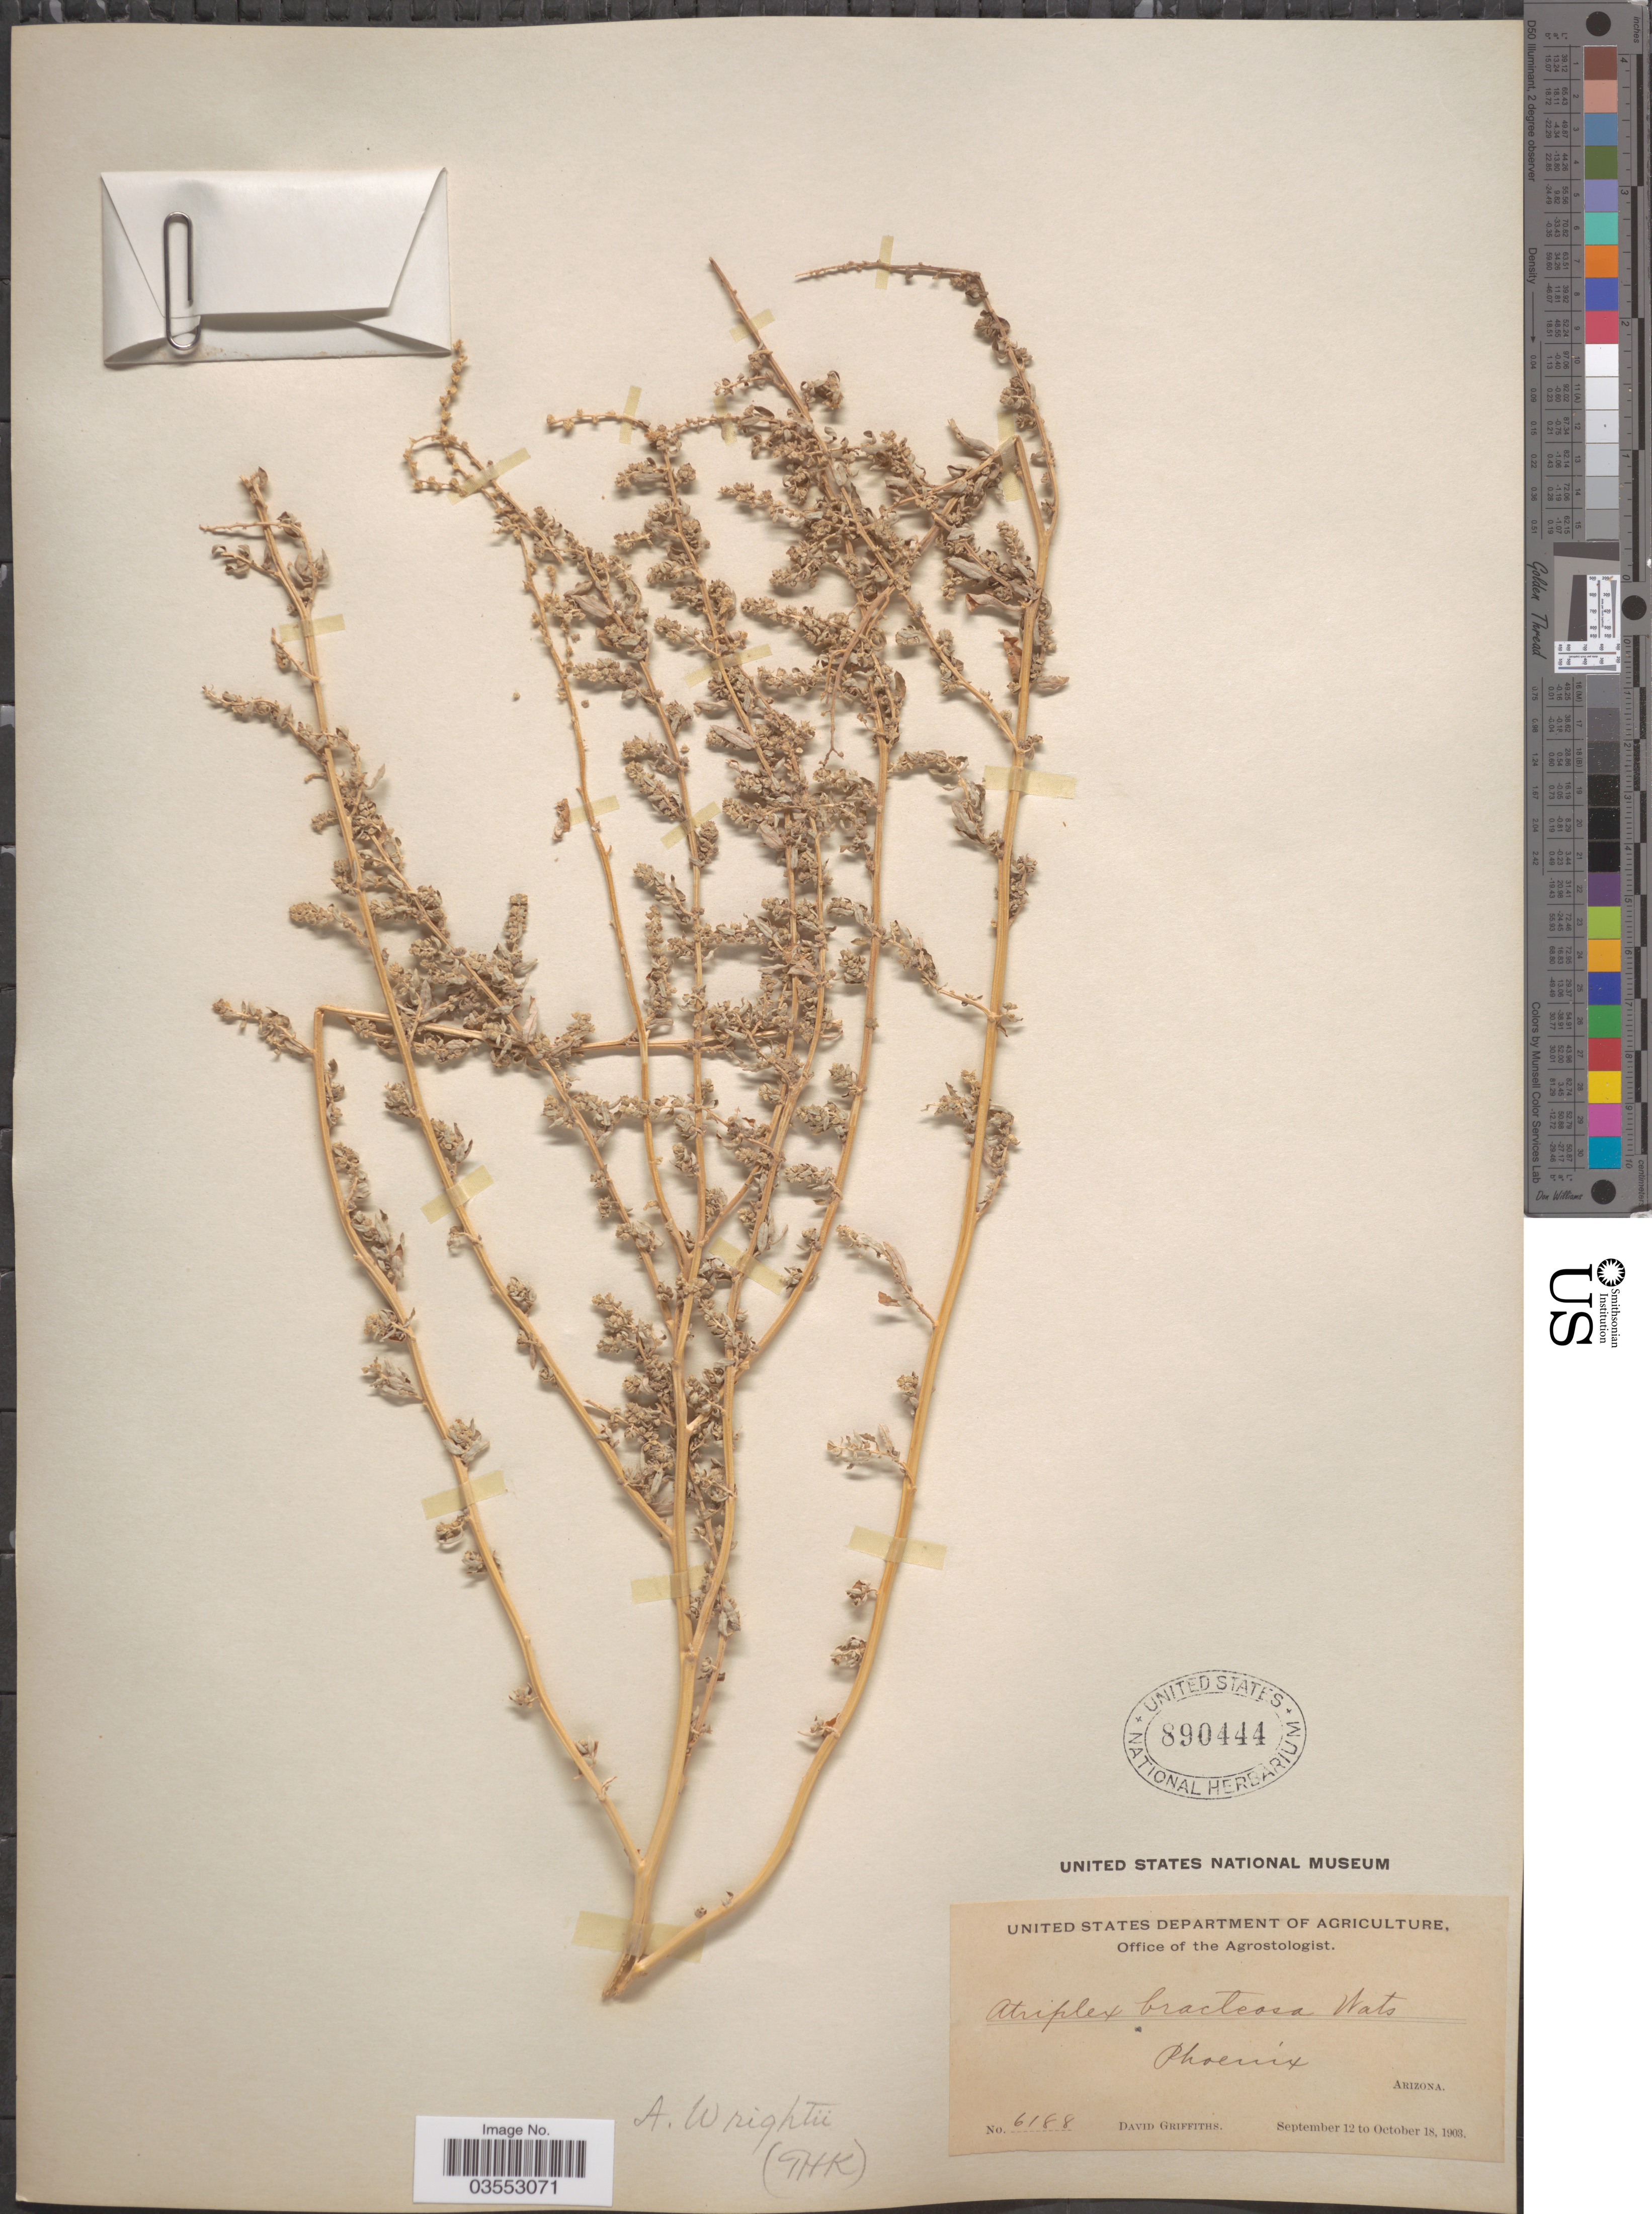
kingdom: Plantae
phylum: Tracheophyta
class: Magnoliopsida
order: Caryophyllales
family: Amaranthaceae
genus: Atriplex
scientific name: Atriplex wrightii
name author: S. Watson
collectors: D. Griffiths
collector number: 6188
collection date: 1903-09-12/1903-10-18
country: United States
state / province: Arizona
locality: Phoenix.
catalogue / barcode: US 890444